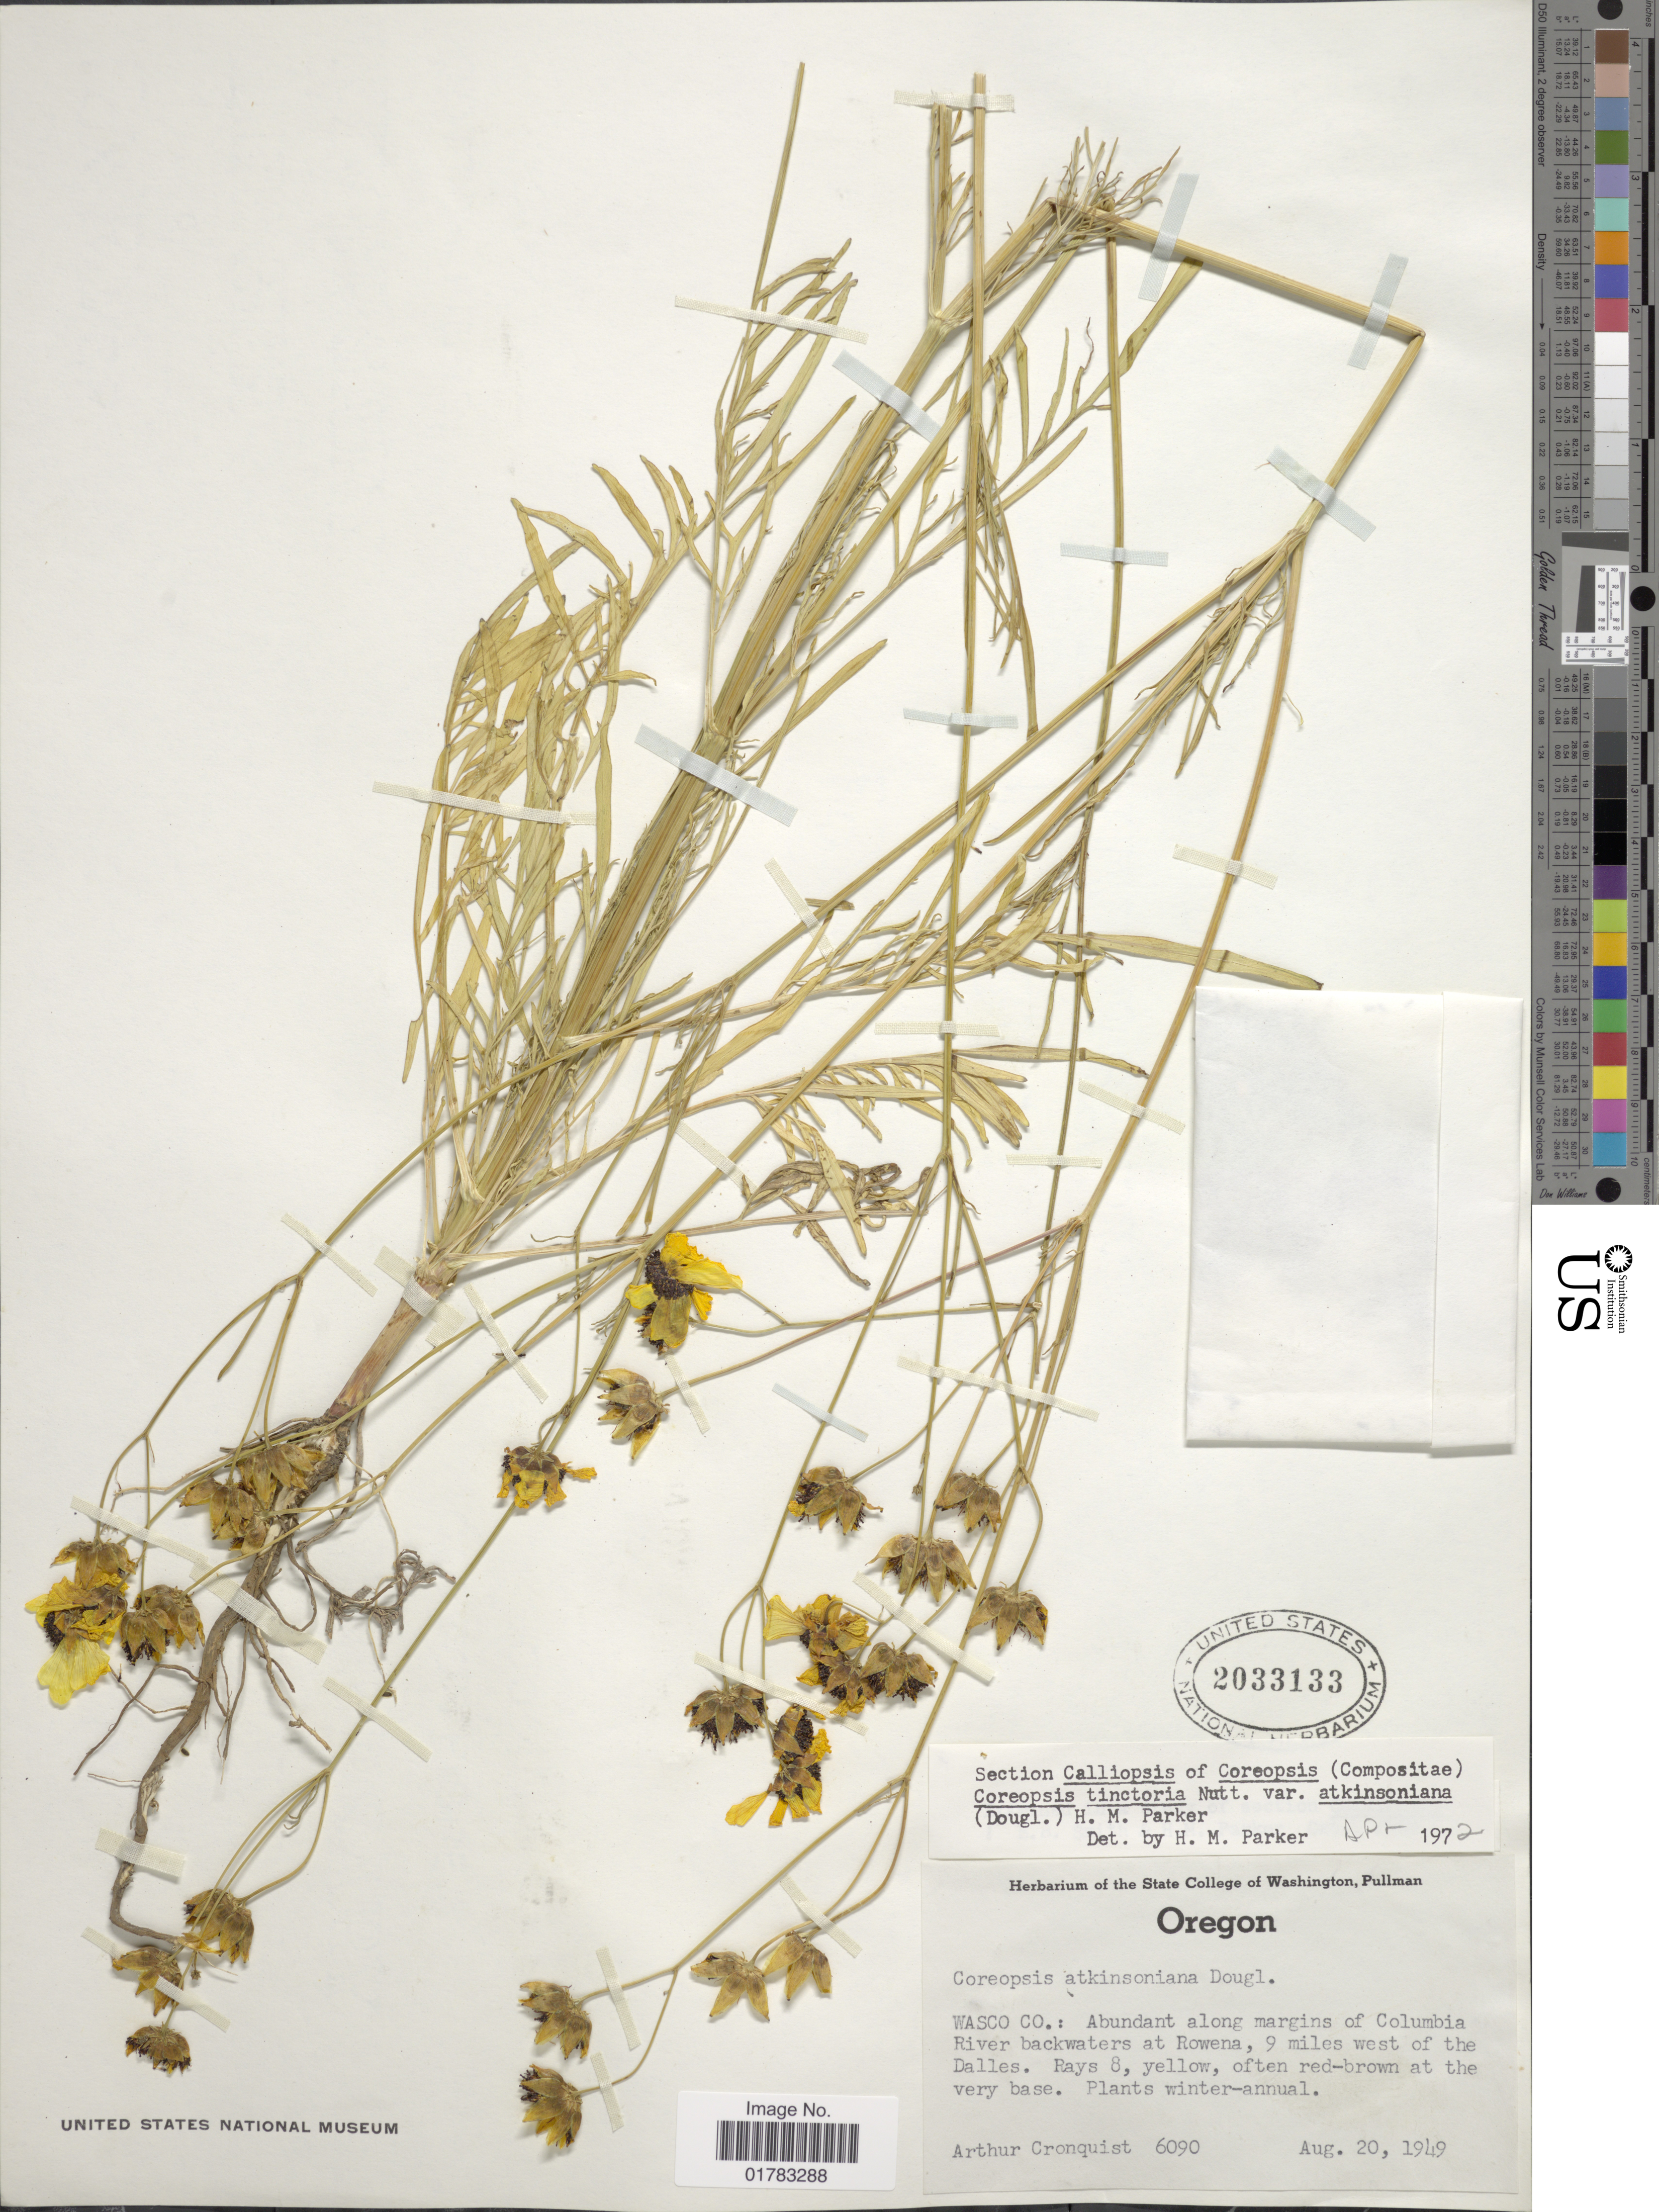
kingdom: Plantae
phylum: Tracheophyta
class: Magnoliopsida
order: Asterales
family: Asteraceae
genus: Coreopsis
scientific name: Coreopsis tinctoria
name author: Nutt.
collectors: A. J. Cronquist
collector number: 6090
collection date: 1949-08-20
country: United States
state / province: Oregon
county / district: Wasco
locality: Wasco Co.: abundant along margins of Columbia River backwaters at Rowena, 9 miles west of the Dalles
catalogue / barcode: US 2033133